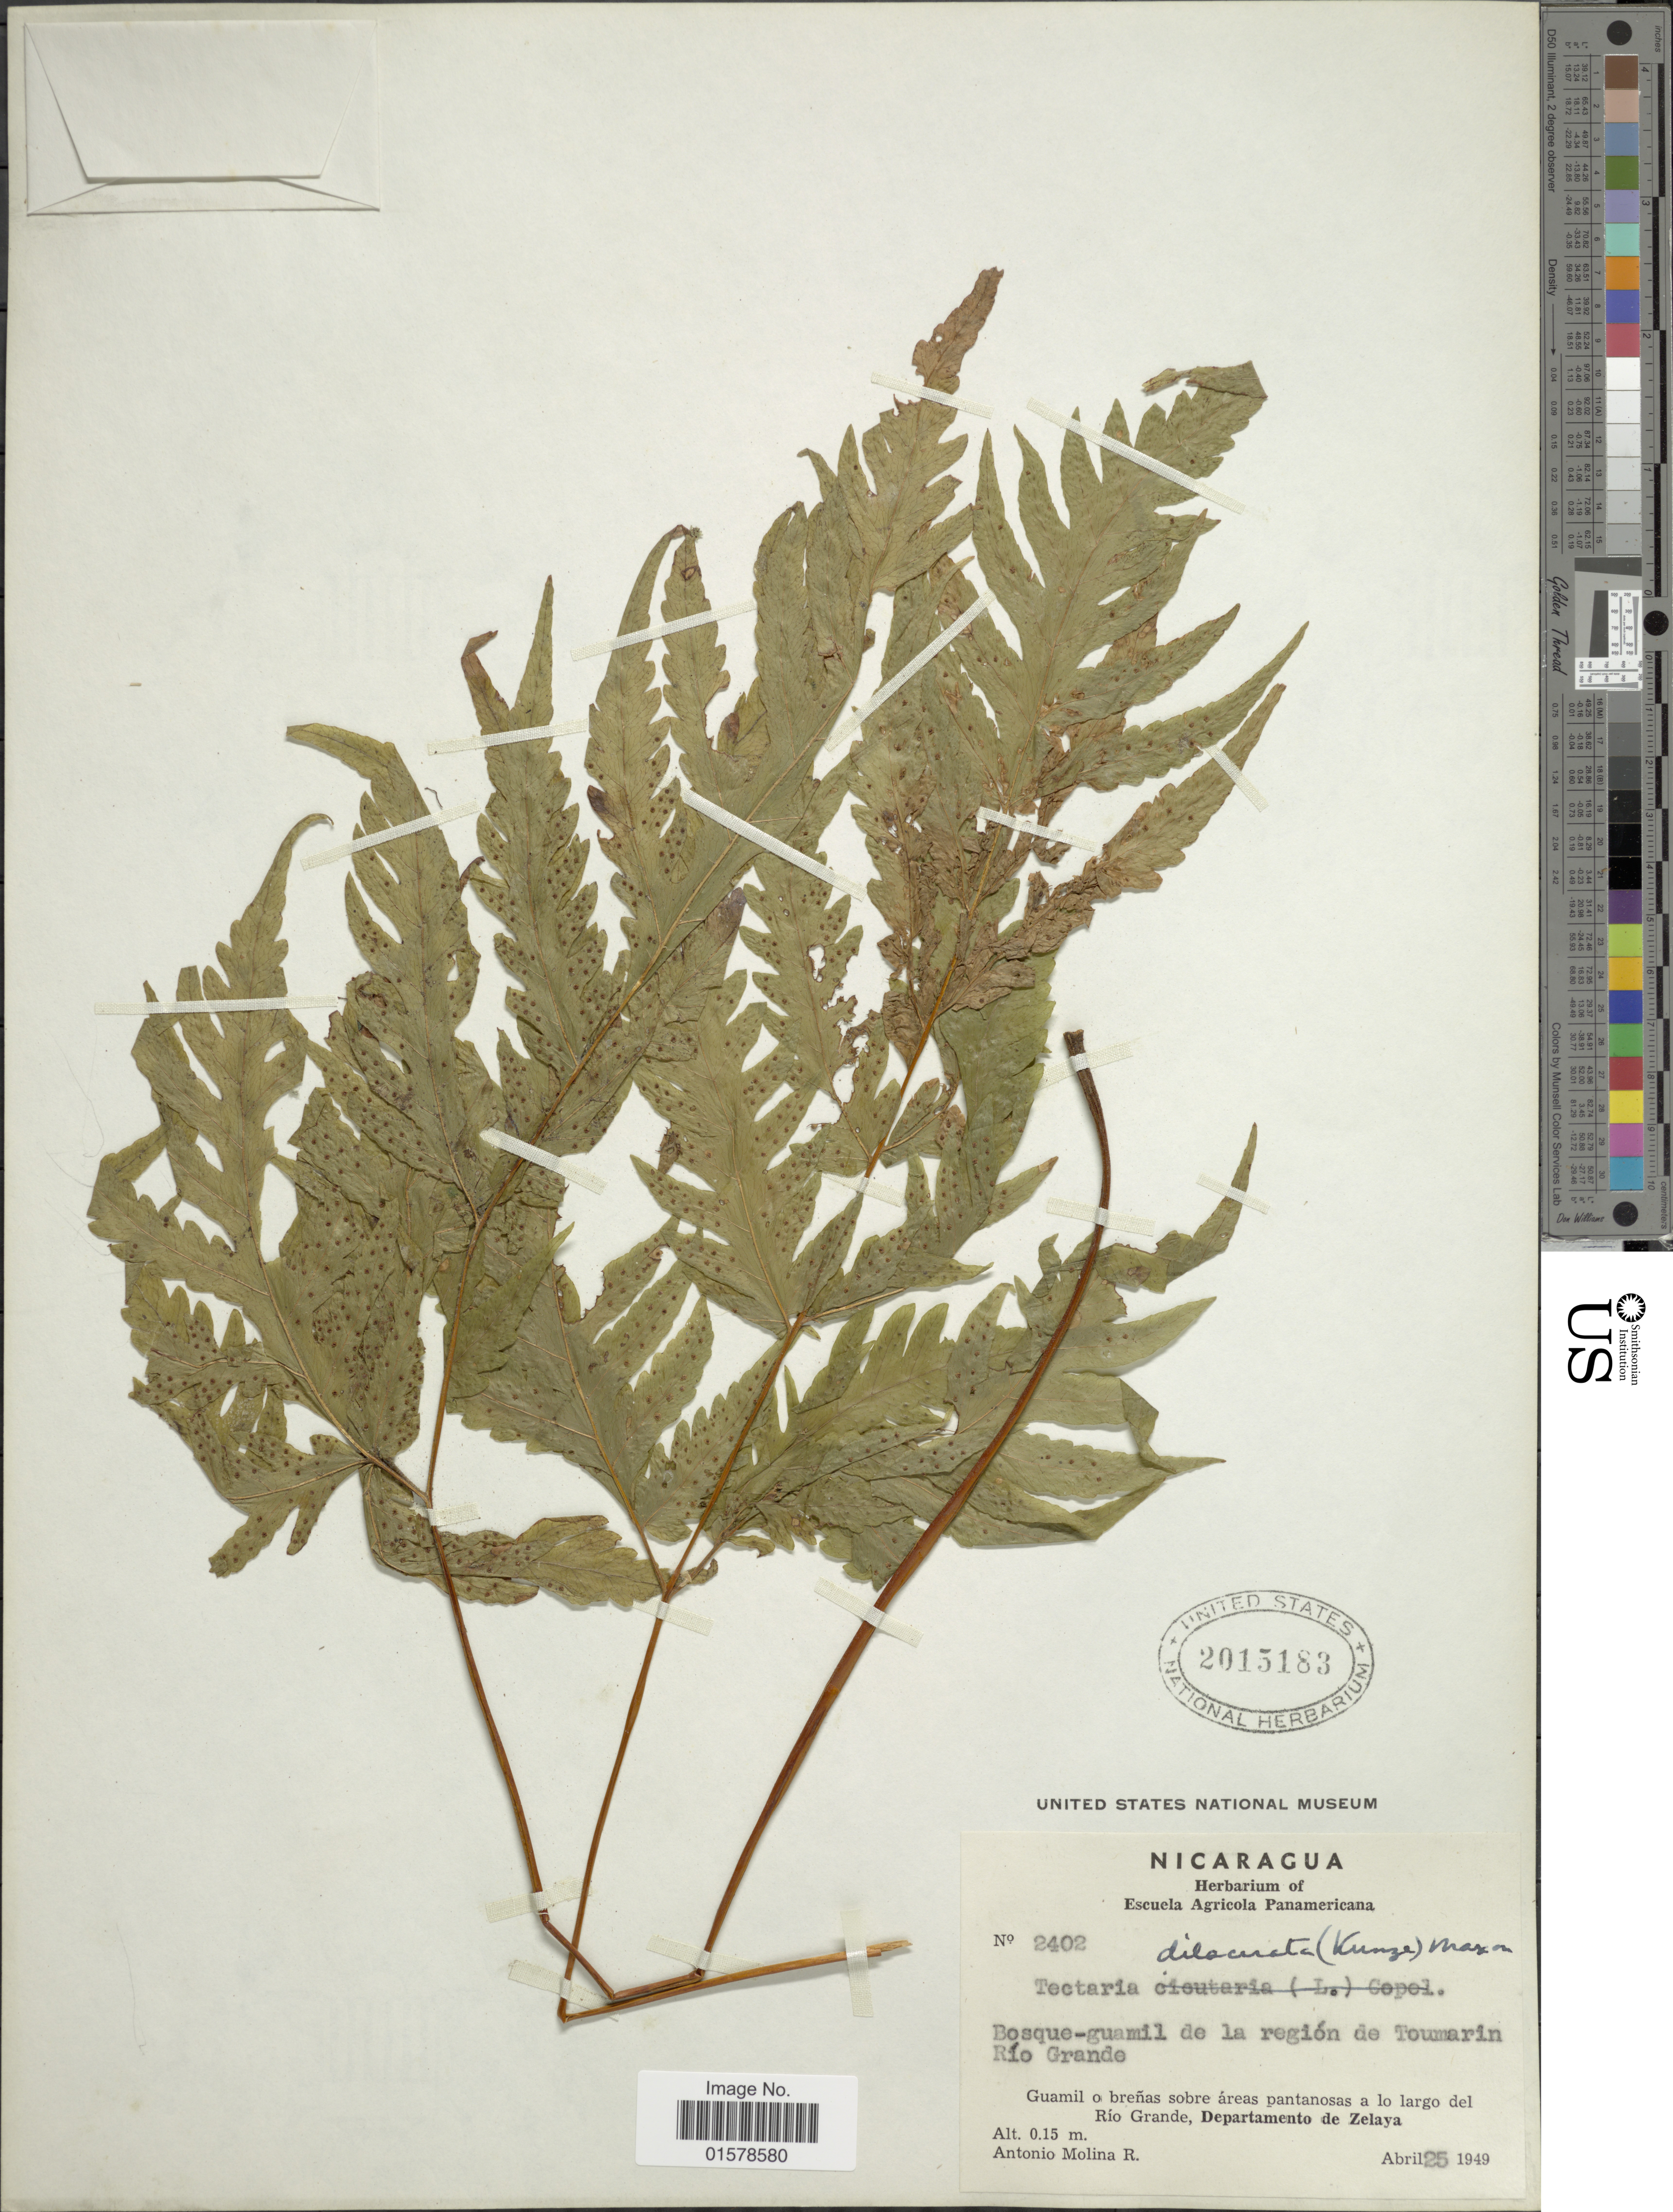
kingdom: Plantae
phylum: Tracheophyta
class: Polypodiopsida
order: Polypodiales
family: Tectariaceae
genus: Tectaria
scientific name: Tectaria mexicana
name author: (Fée) C.V. Morton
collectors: A. Molina R.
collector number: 2402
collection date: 1949-04-25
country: Nicaragua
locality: Nicaragua, Bosque-guamil de la region de Toumarin Rio Grande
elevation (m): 0.15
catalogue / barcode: US 2015183